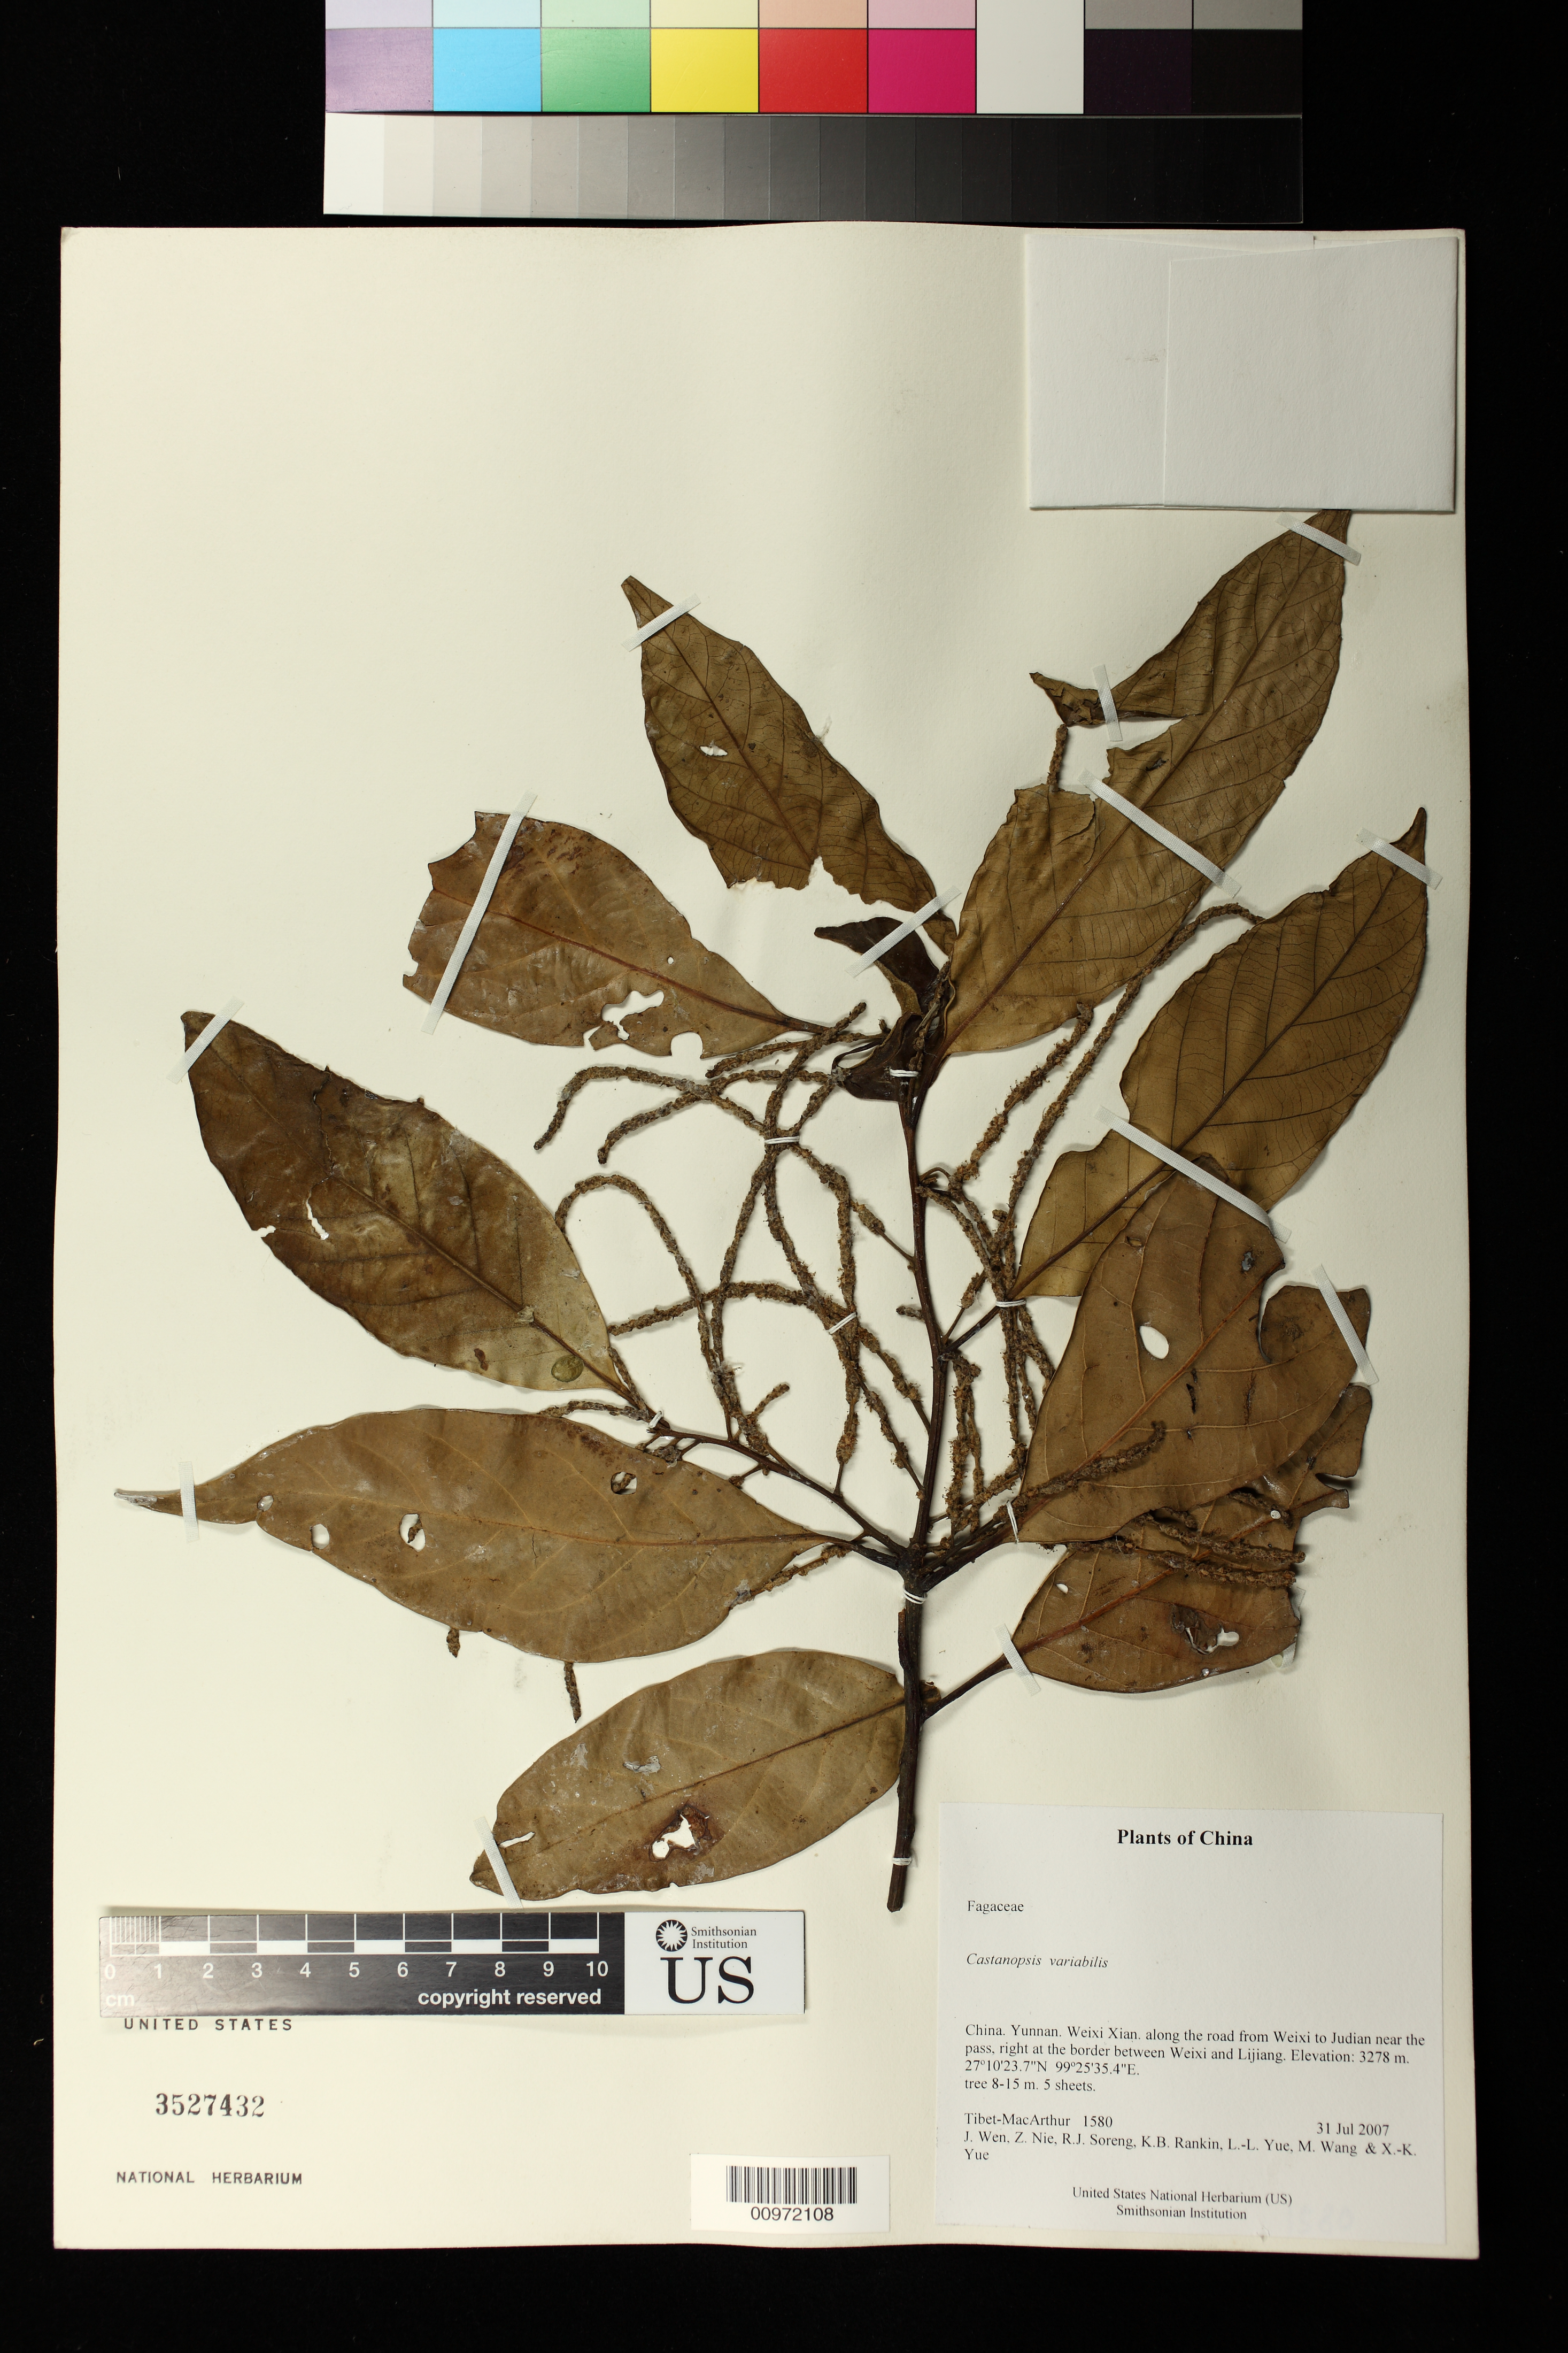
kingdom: Plantae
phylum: Tracheophyta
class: Magnoliopsida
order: Fagales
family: Fagaceae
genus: Castanopsis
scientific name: Castanopsis variabilis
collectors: Tibet-MacArthur, J. Wen, Z. Nie, R. J. Soreng, K. Rankin, L. Yue, M. Wang & X. Yue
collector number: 1580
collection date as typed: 31 Jul 2007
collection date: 2007-07-31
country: China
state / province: Yunnan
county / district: Weixi Xian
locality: along the road from Weixi to Judian near the pass, right at the border between Weixi and Lijiang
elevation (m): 3278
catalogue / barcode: US 3527432